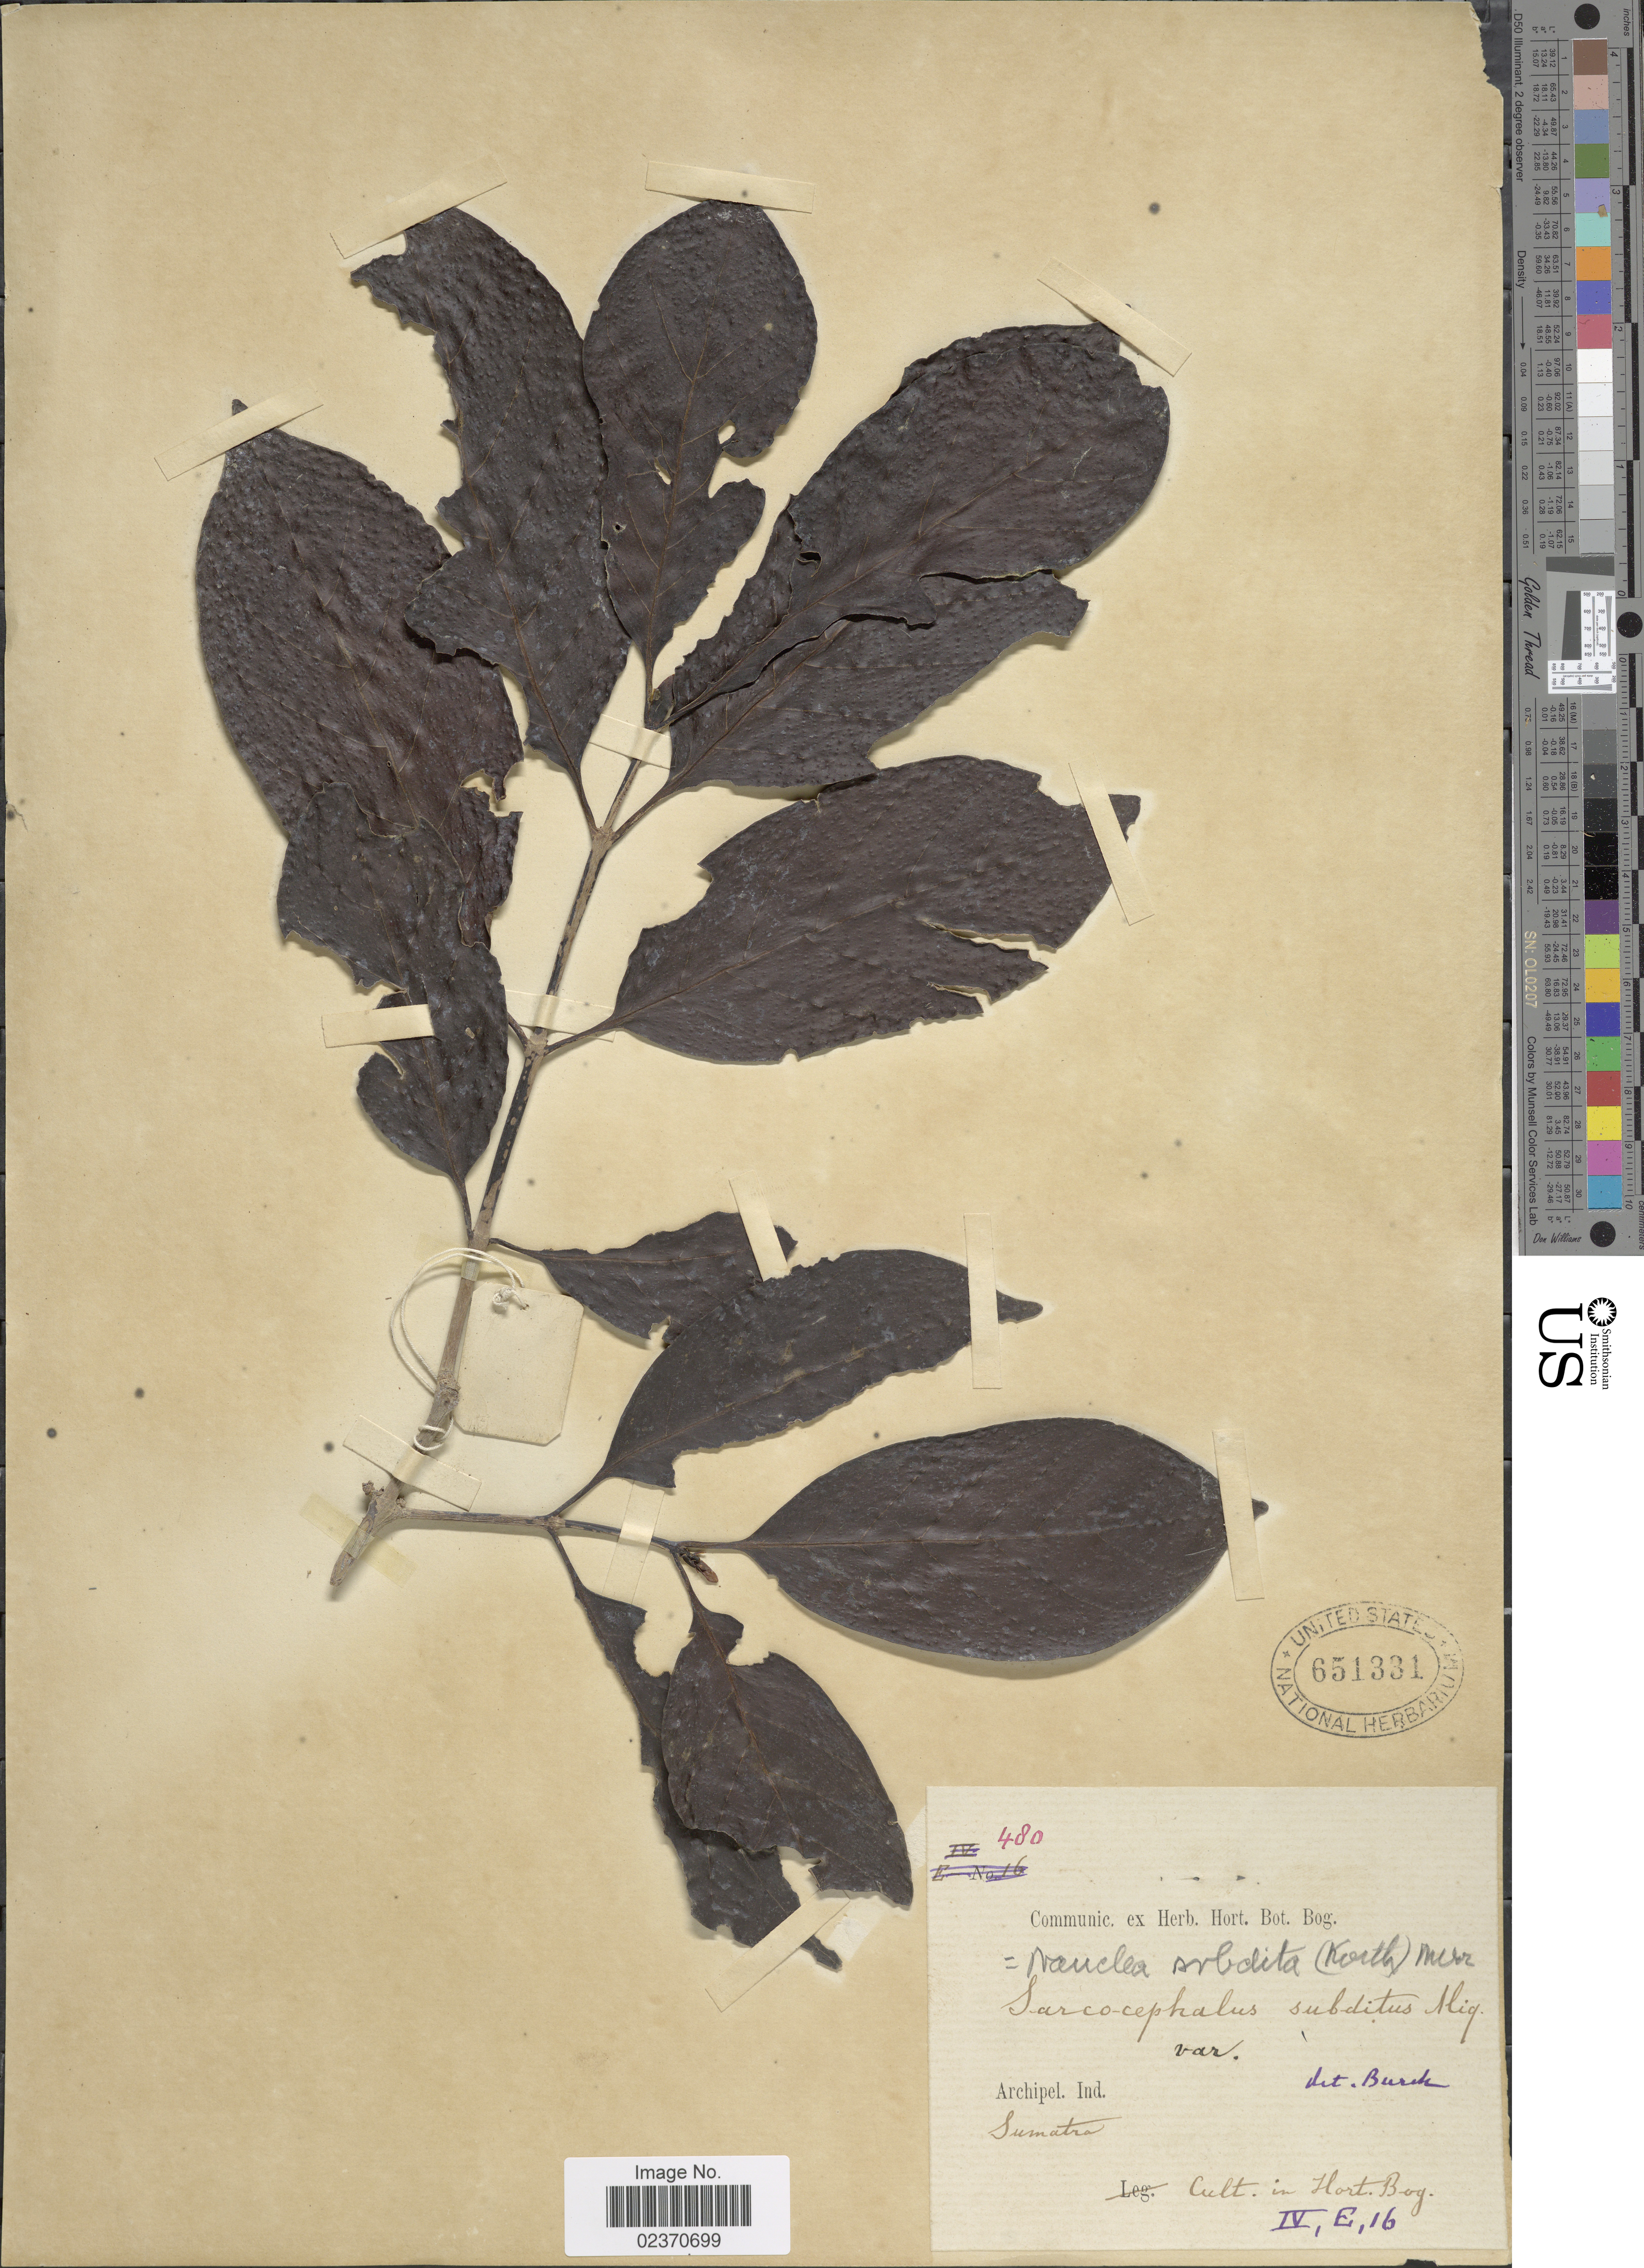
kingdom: Plantae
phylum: Tracheophyta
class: Magnoliopsida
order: Gentianales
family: Rubiaceae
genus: Nauclea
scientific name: Nauclea subdita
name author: Steud.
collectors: Cult. In Hort. Bog.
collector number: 480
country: Indonesia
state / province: Sumatra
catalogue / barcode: US 651331